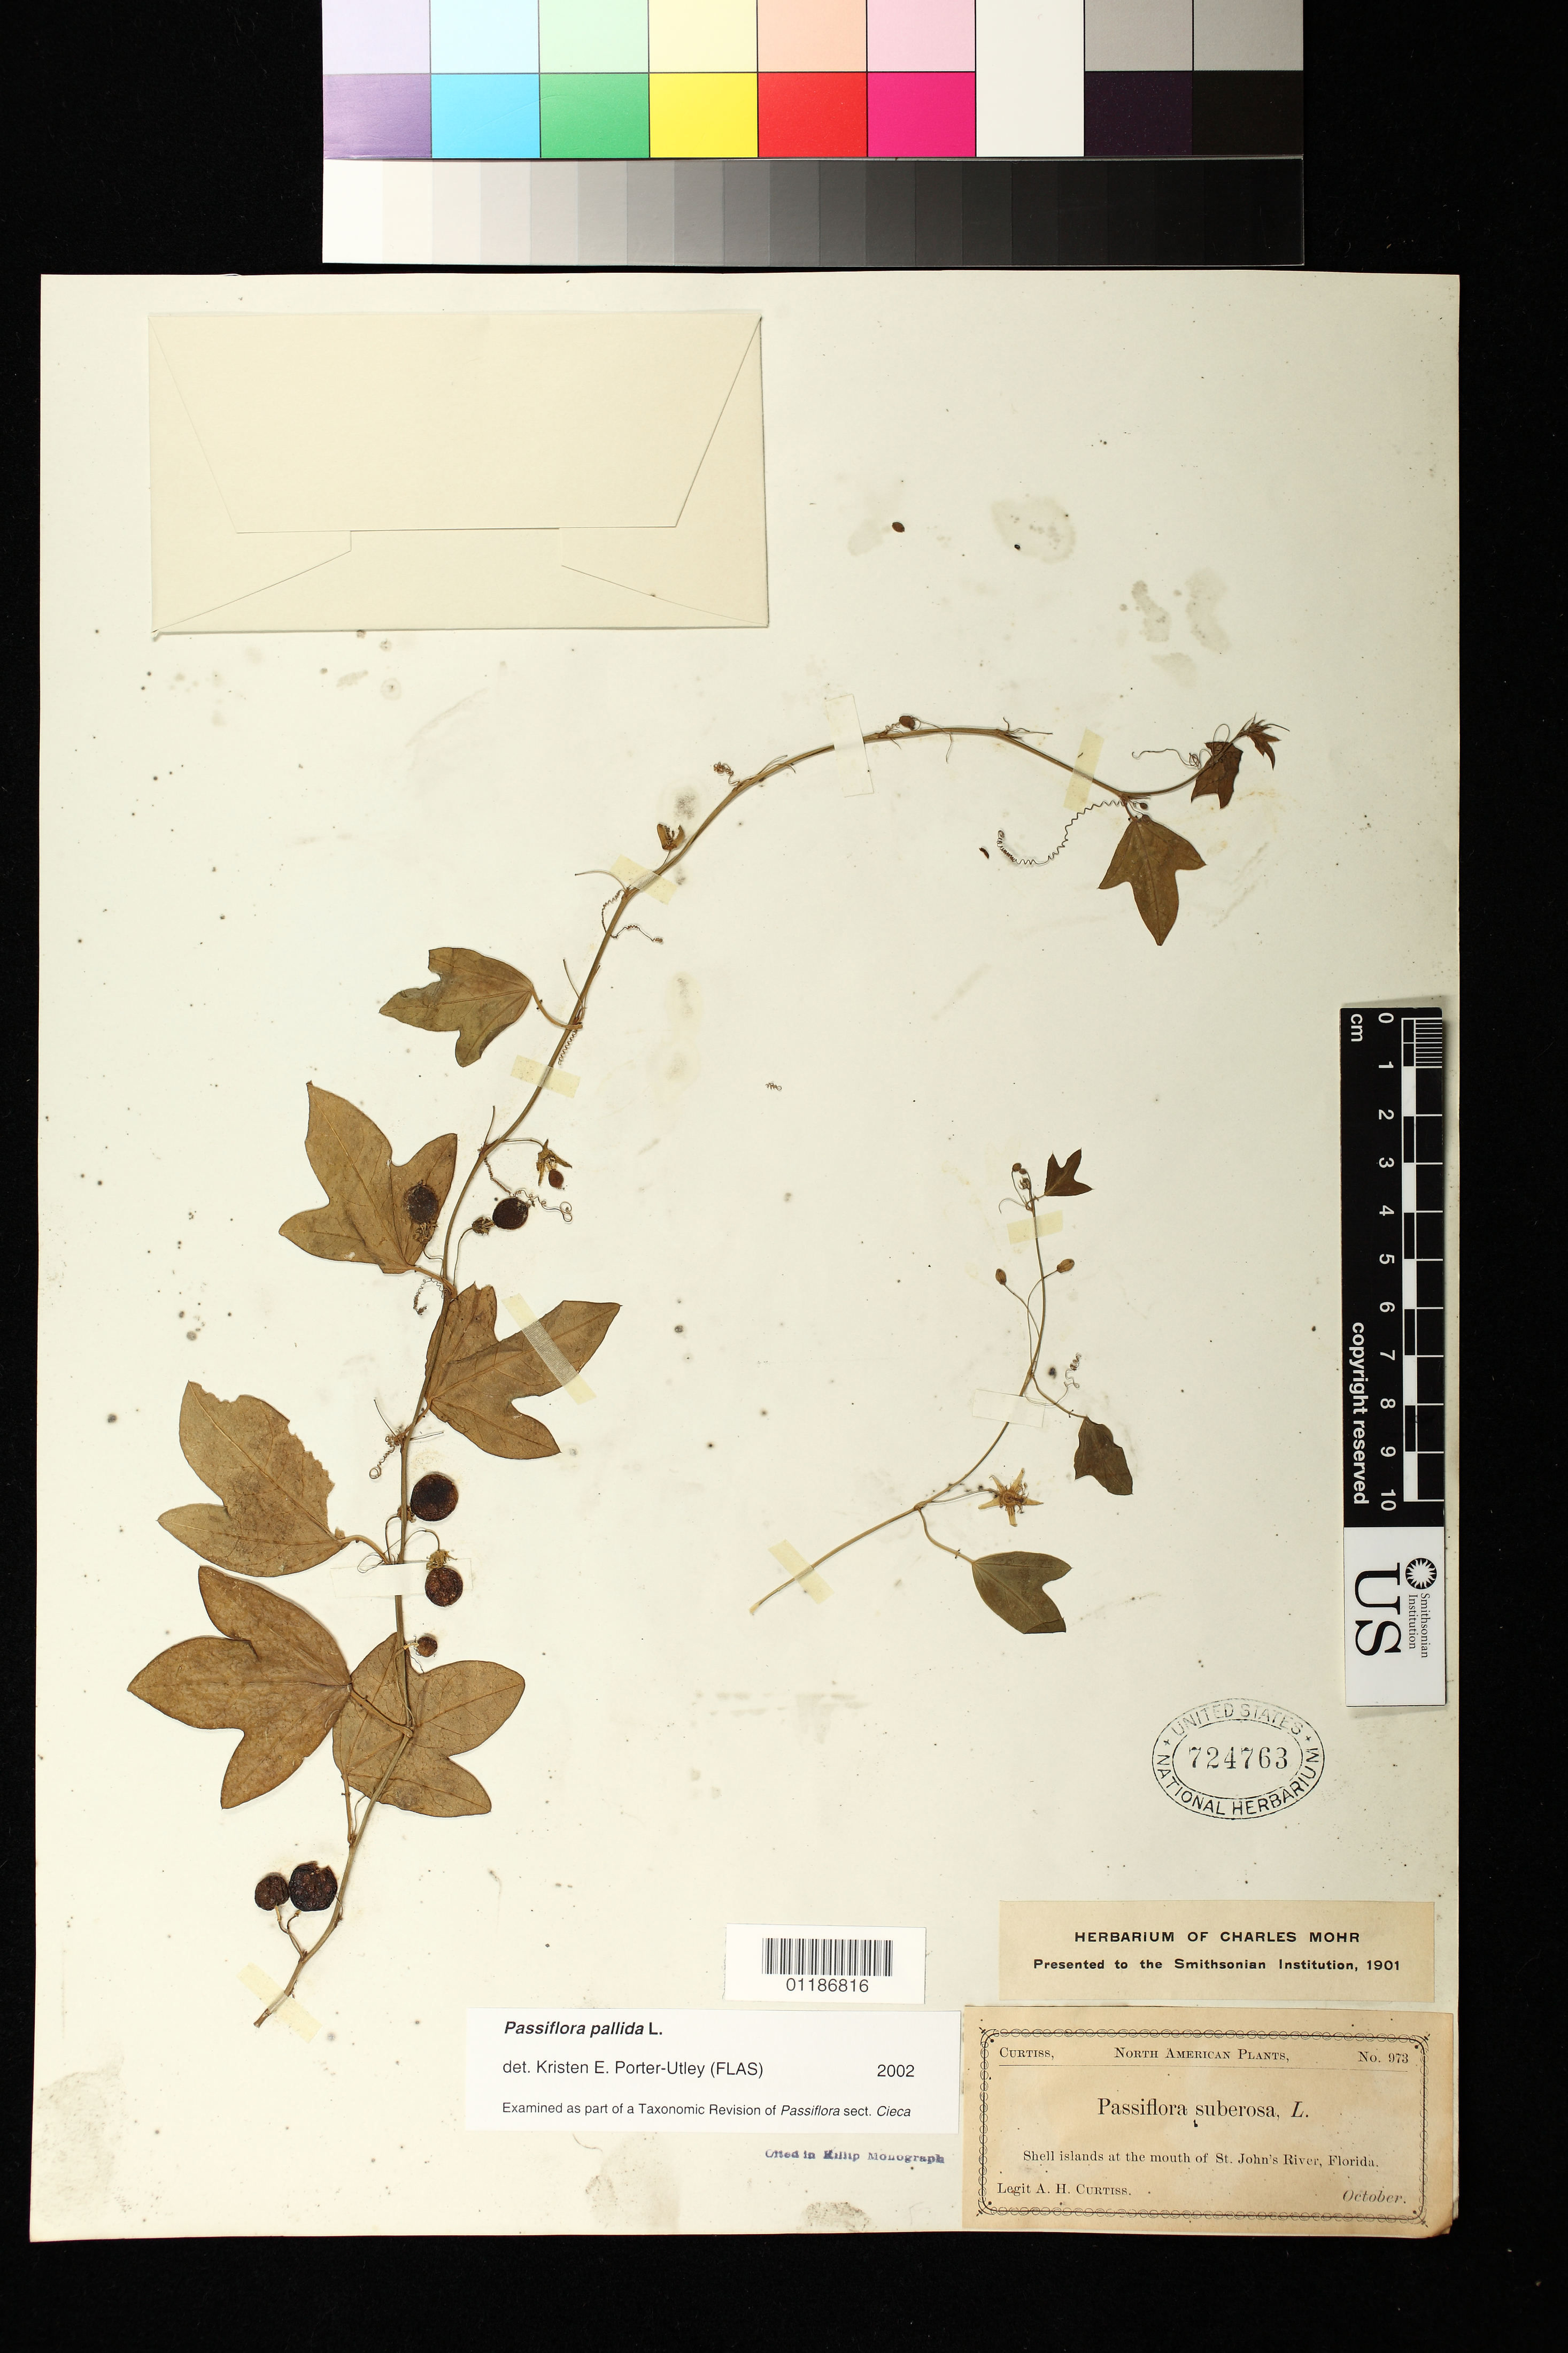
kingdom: Plantae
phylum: Tracheophyta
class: Magnoliopsida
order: Malpighiales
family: Passifloraceae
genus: Passiflora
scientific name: Passiflora pallida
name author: L.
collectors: A. H. Curtiss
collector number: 973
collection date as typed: Oct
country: United States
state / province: Florida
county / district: Duval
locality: Shell islands at the mouth of St. John's River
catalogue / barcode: US 724763